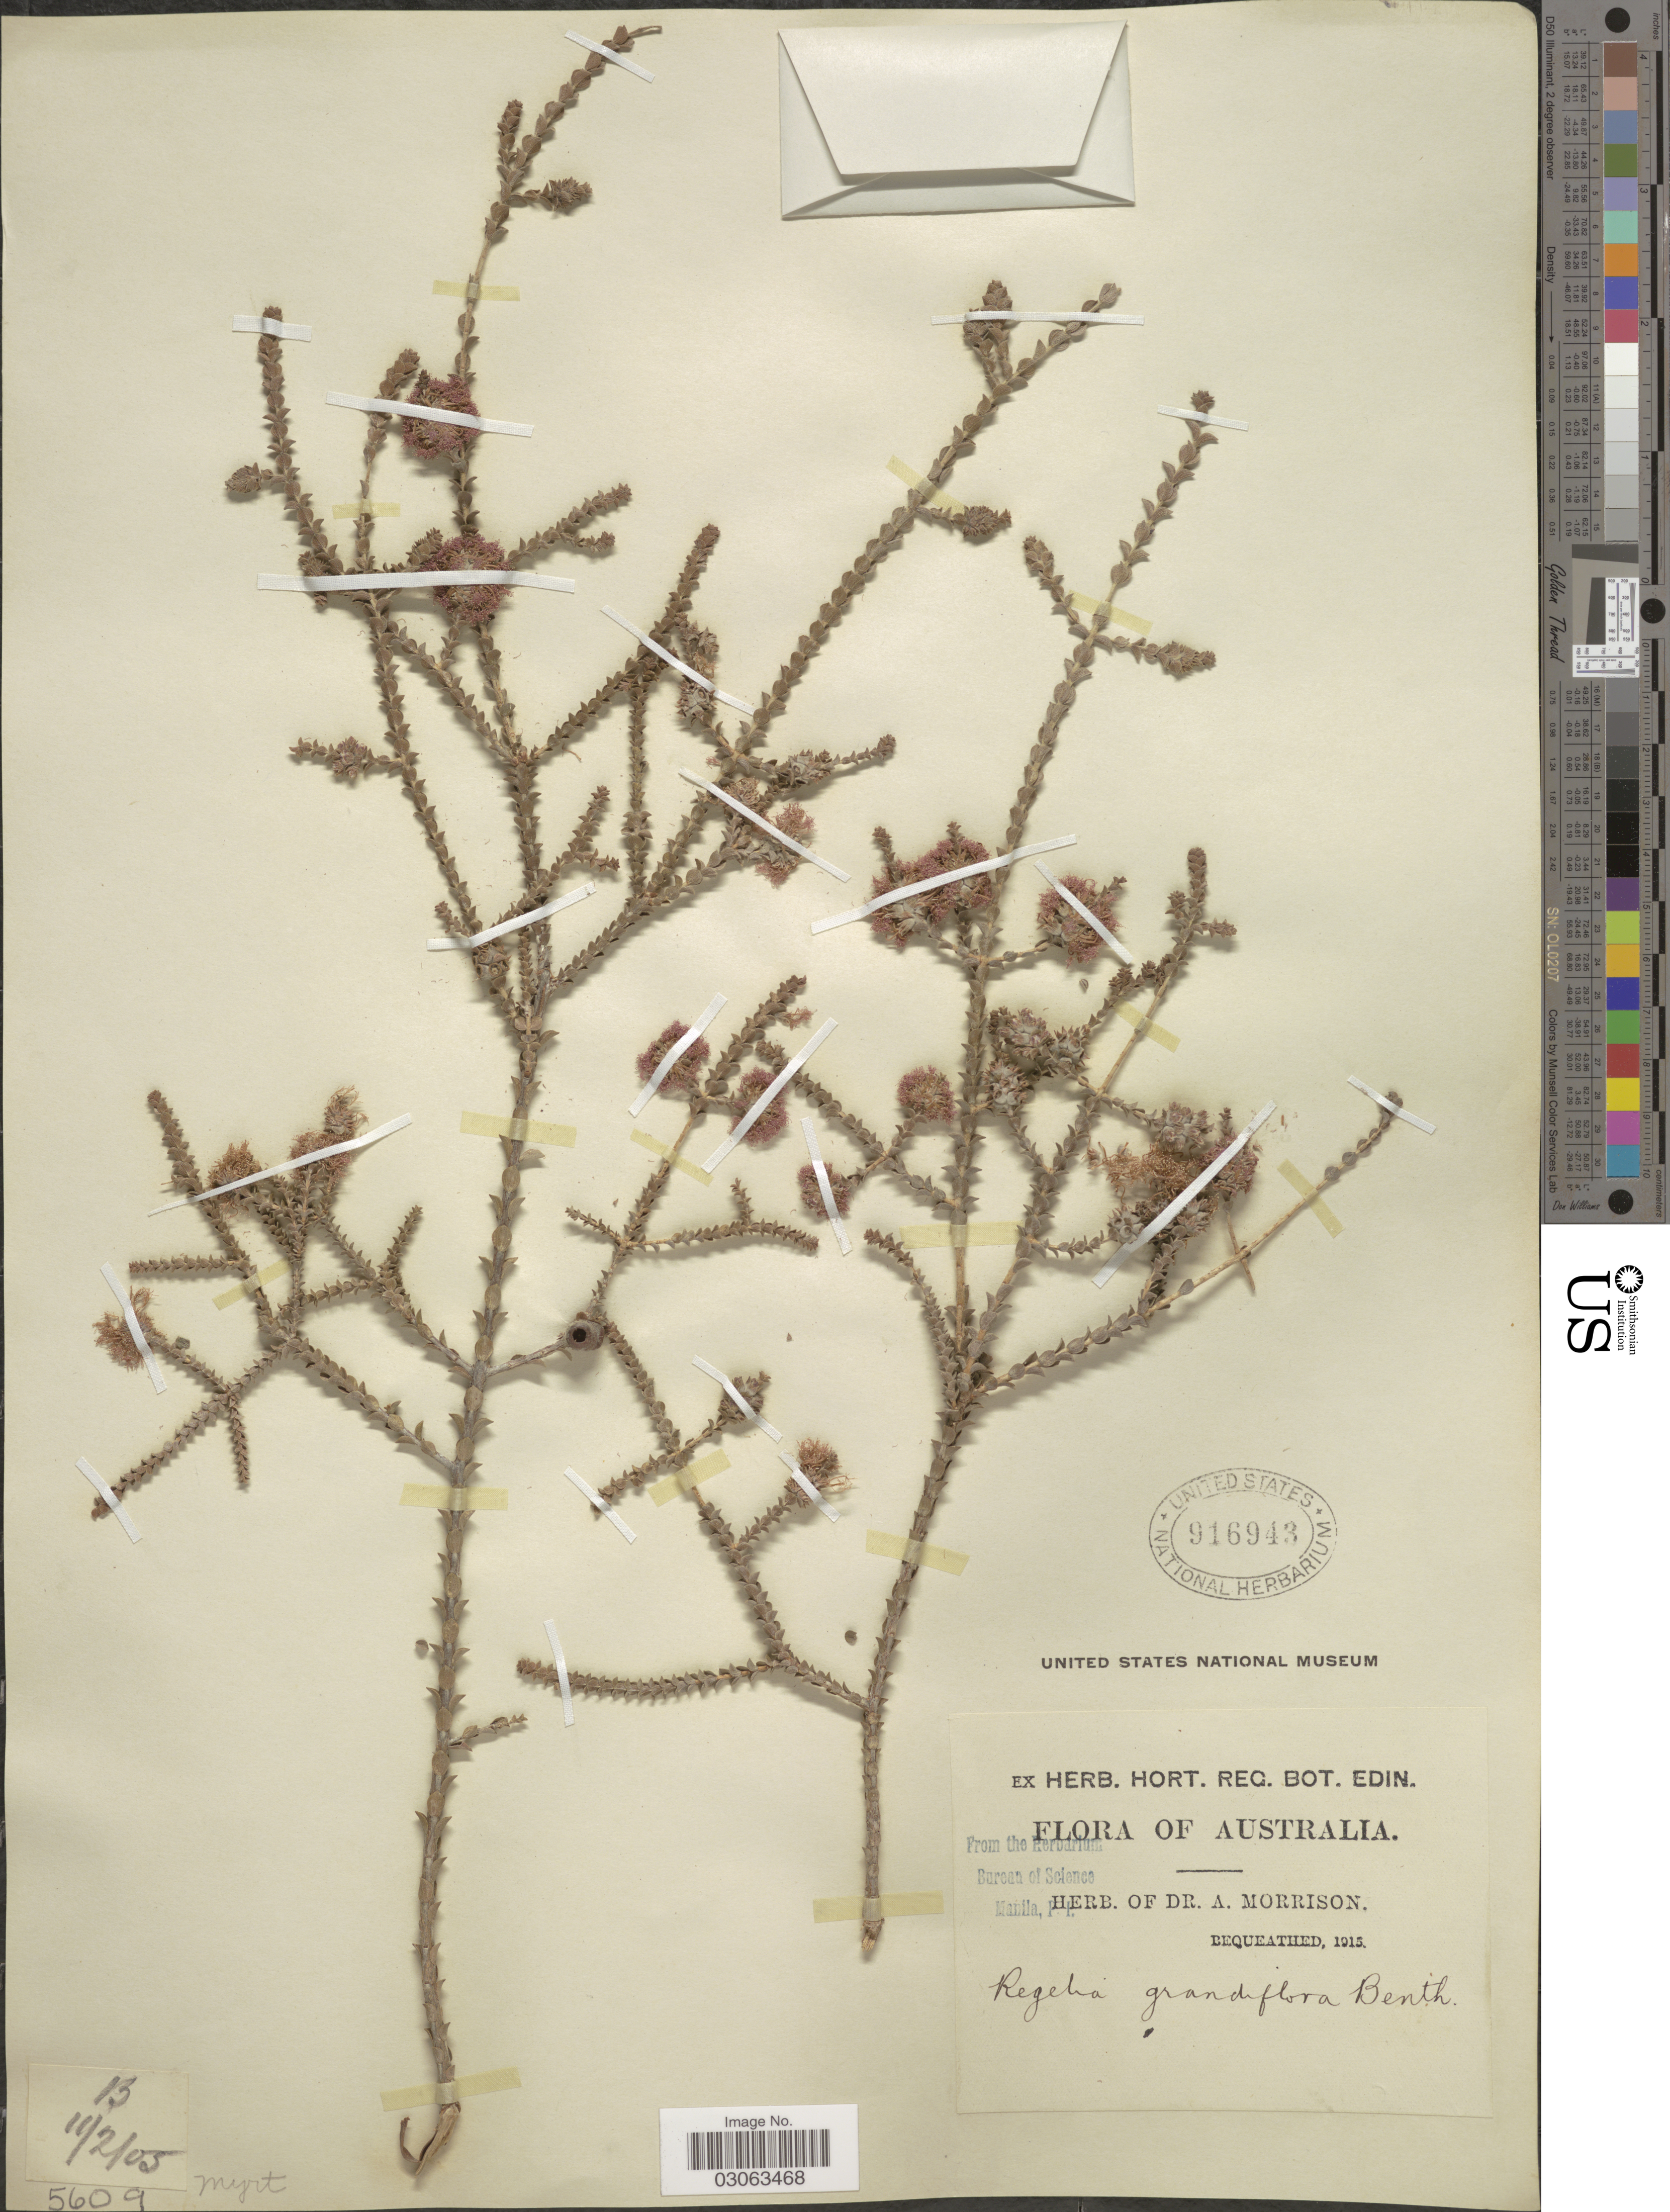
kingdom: Plantae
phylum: Tracheophyta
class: Magnoliopsida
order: Myrtales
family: Myrtaceae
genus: Regelia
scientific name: Regelia grandiflora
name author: Benth.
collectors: ex herb. Dr. A. Morrison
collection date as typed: Transcribed d/m/y: 11/2/5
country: Australia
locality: B.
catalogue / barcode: US 916943